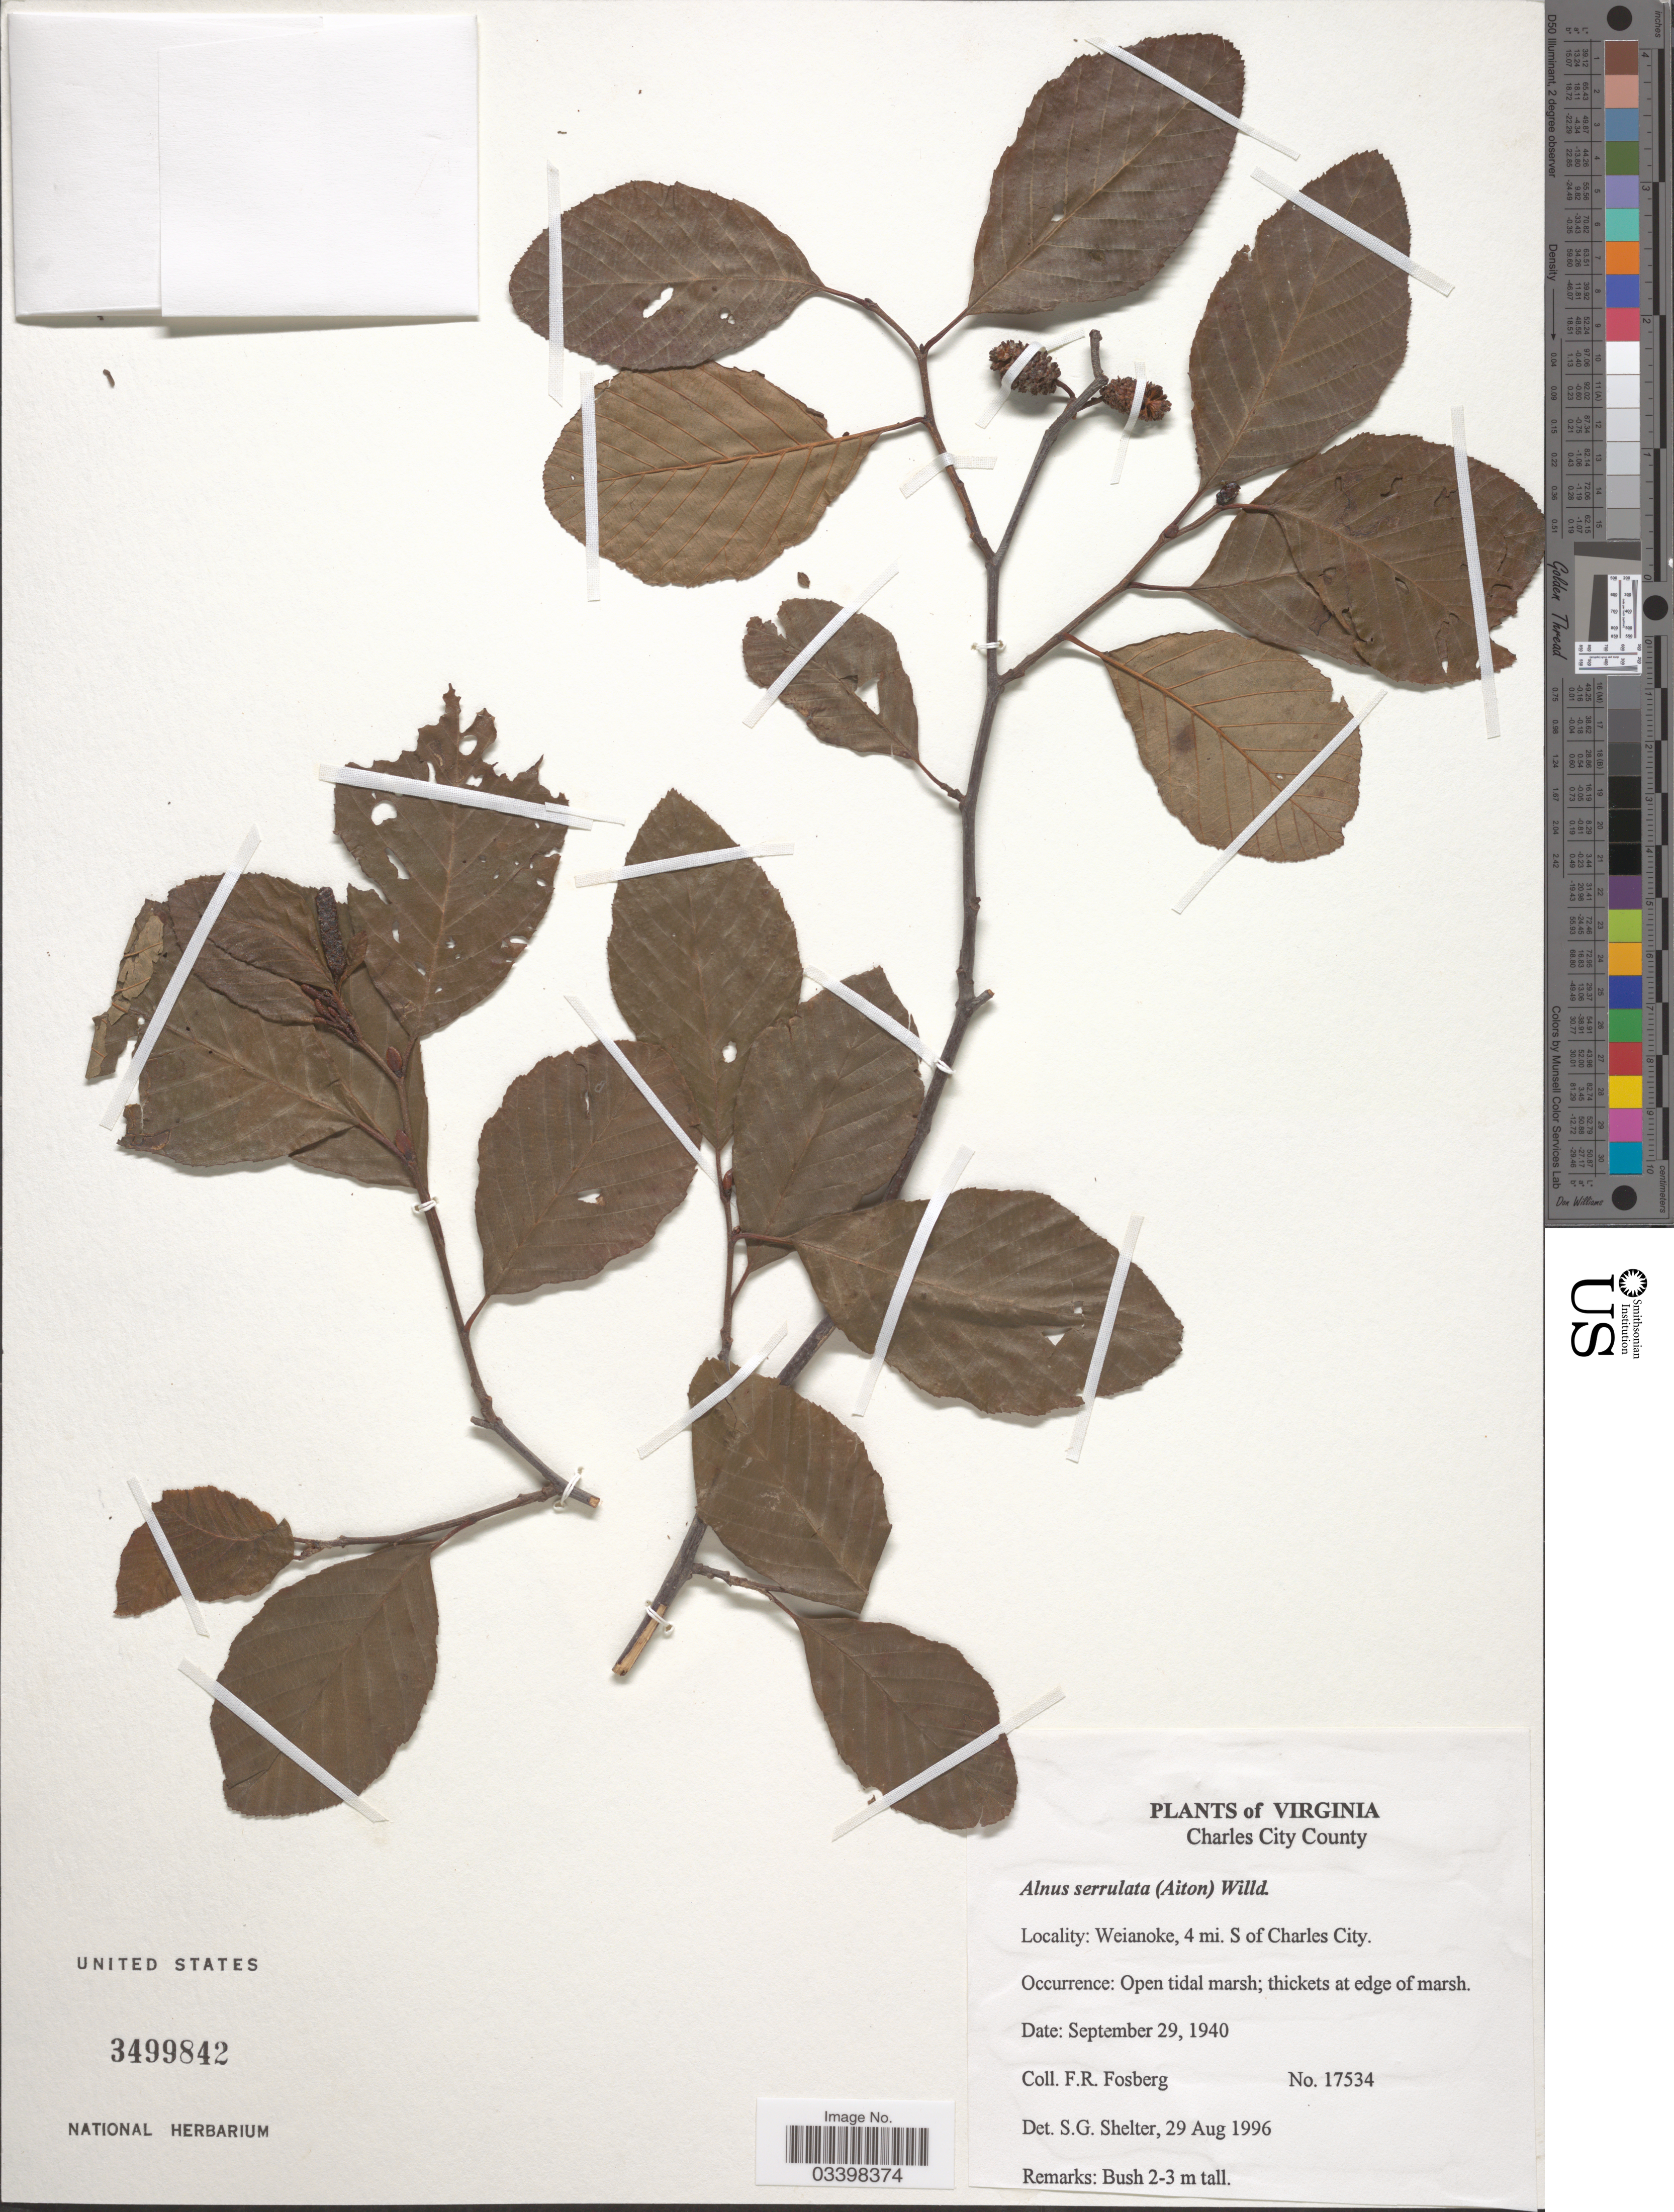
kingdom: Plantae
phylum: Tracheophyta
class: Magnoliopsida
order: Fagales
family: Betulaceae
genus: Alnus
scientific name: Alnus serrulata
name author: (Aiton) Willd.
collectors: F. R. Fosberg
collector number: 17534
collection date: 1940-09-29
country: United States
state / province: Virginia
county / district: Charles City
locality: Charles City County. Weianoke, 4 mi. S of Charles City.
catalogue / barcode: US 3499842